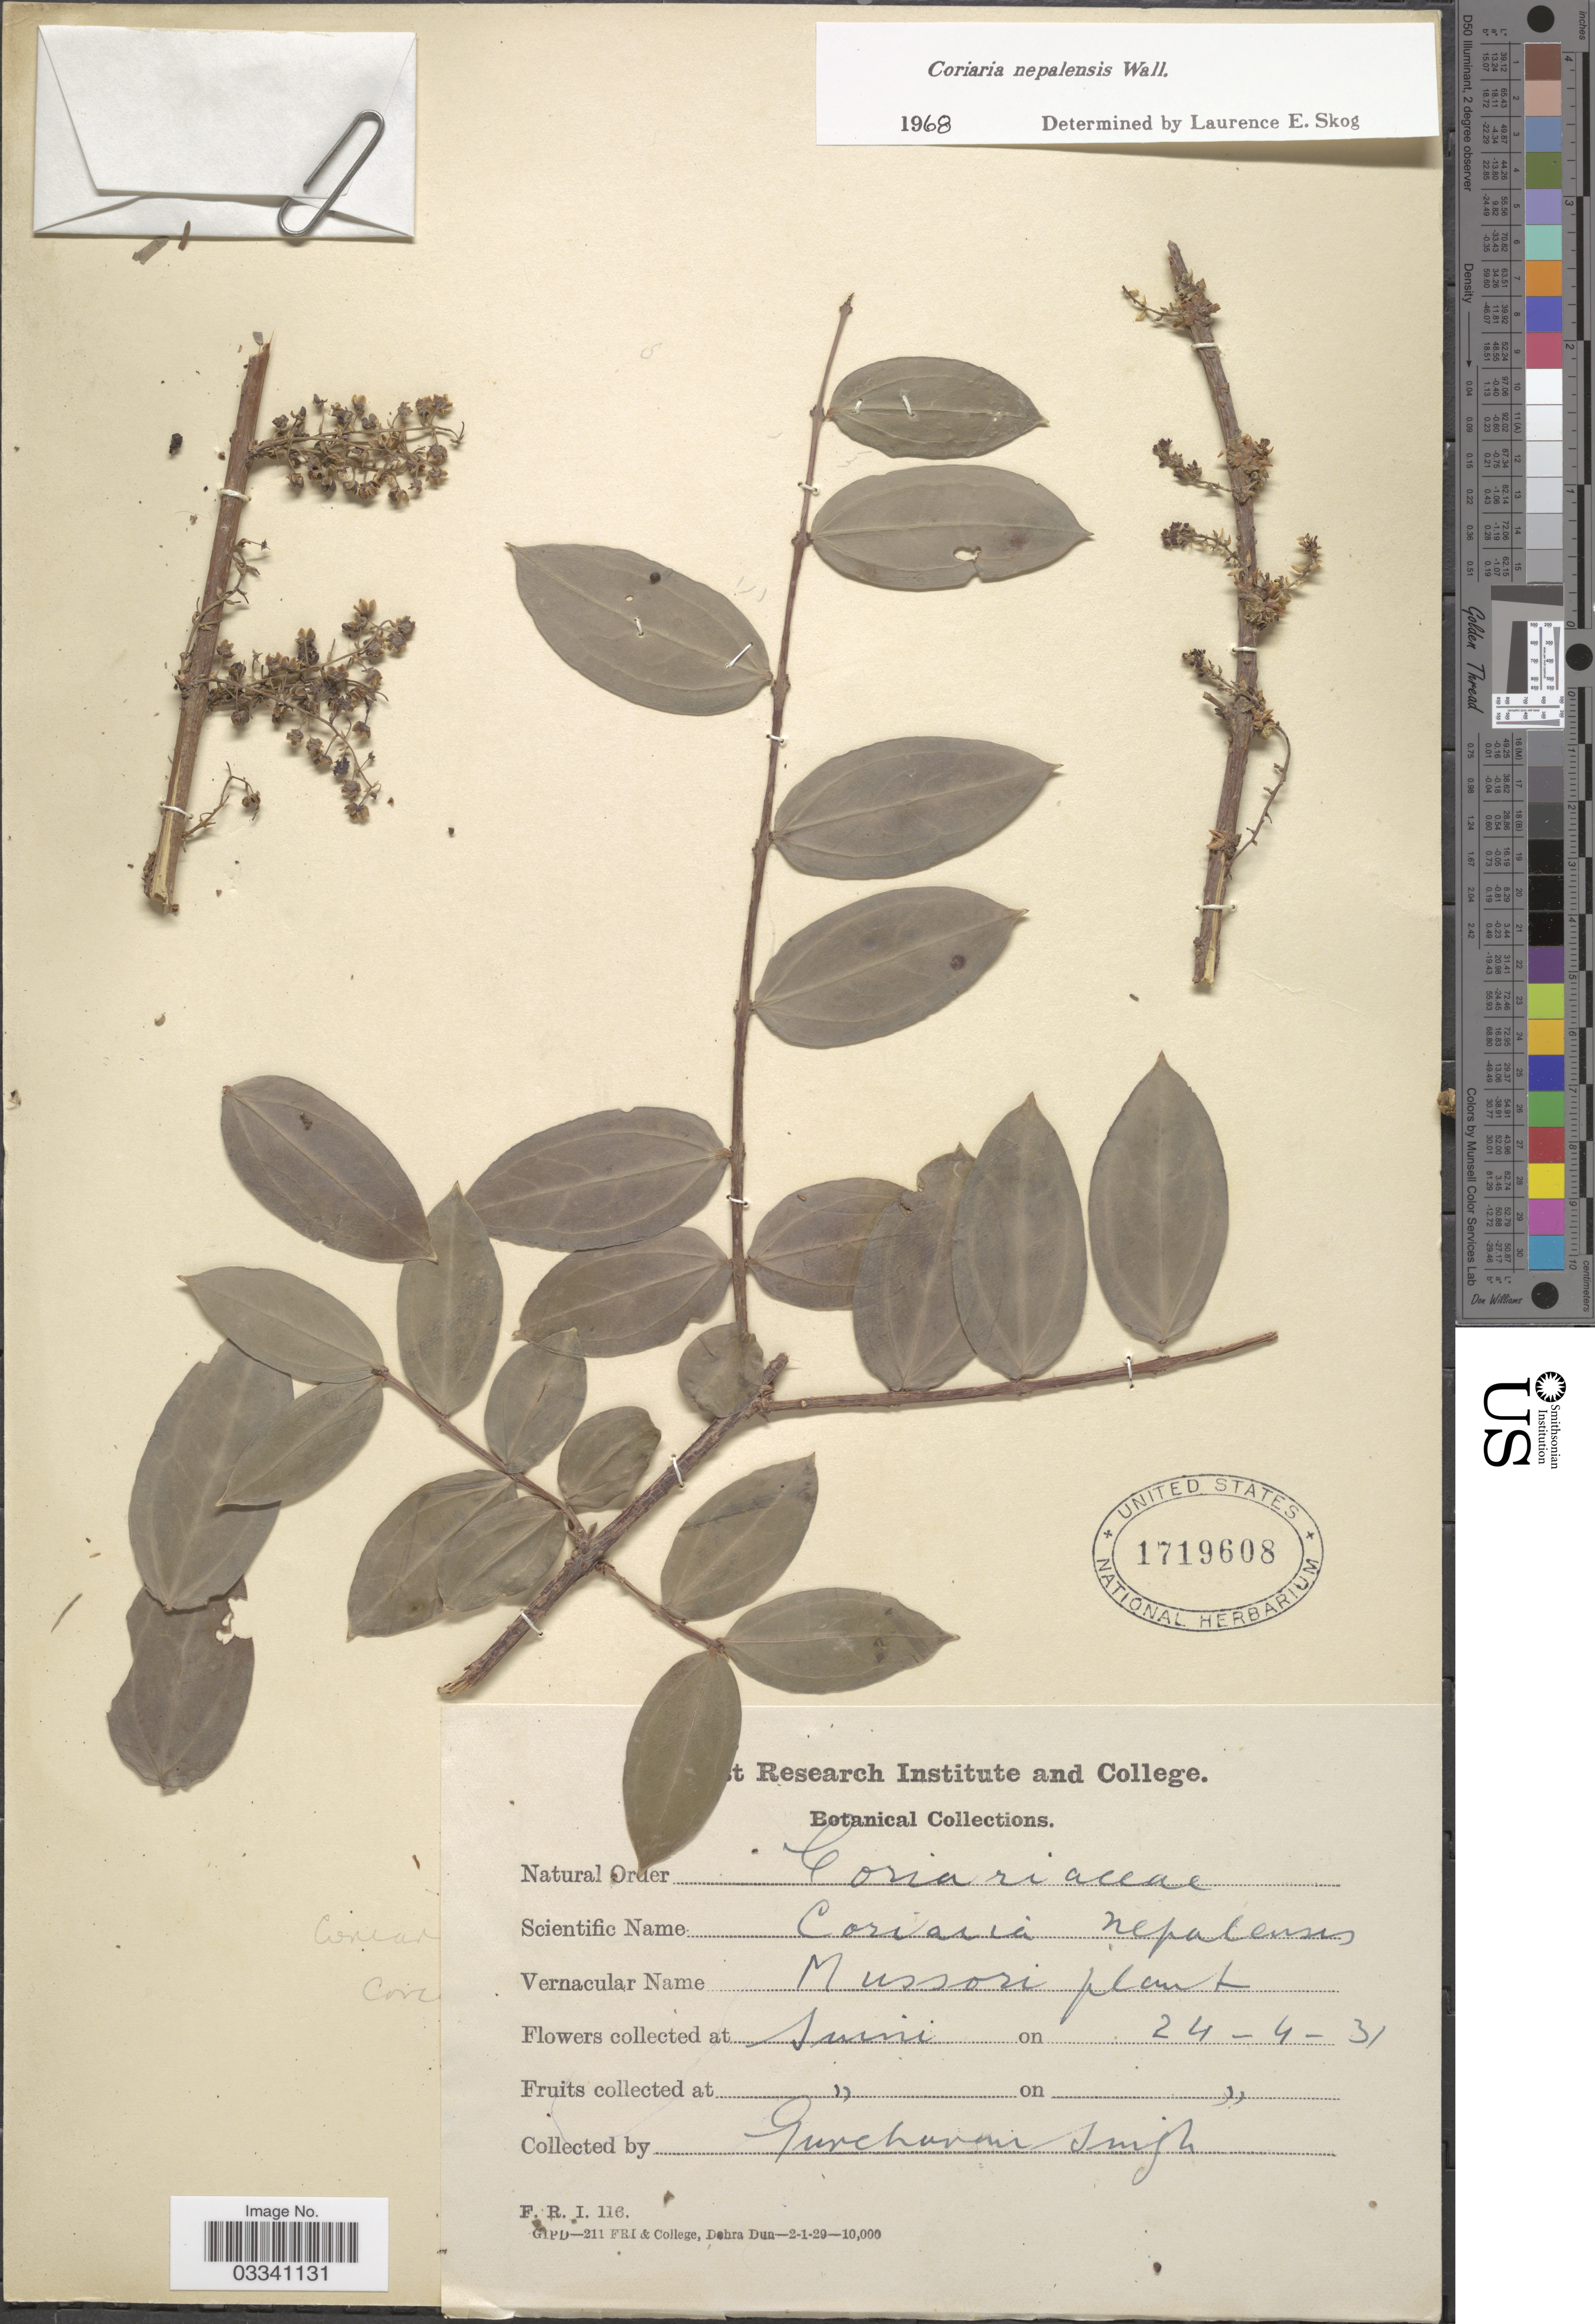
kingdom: Plantae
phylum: Tracheophyta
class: Magnoliopsida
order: Cucurbitales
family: Coriariaceae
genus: Coriaria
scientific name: Coriaria nepalensis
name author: Wall.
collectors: G. Singh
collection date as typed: Transcribed d/m/y: 24/4/31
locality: Suini.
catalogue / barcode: US 1719608